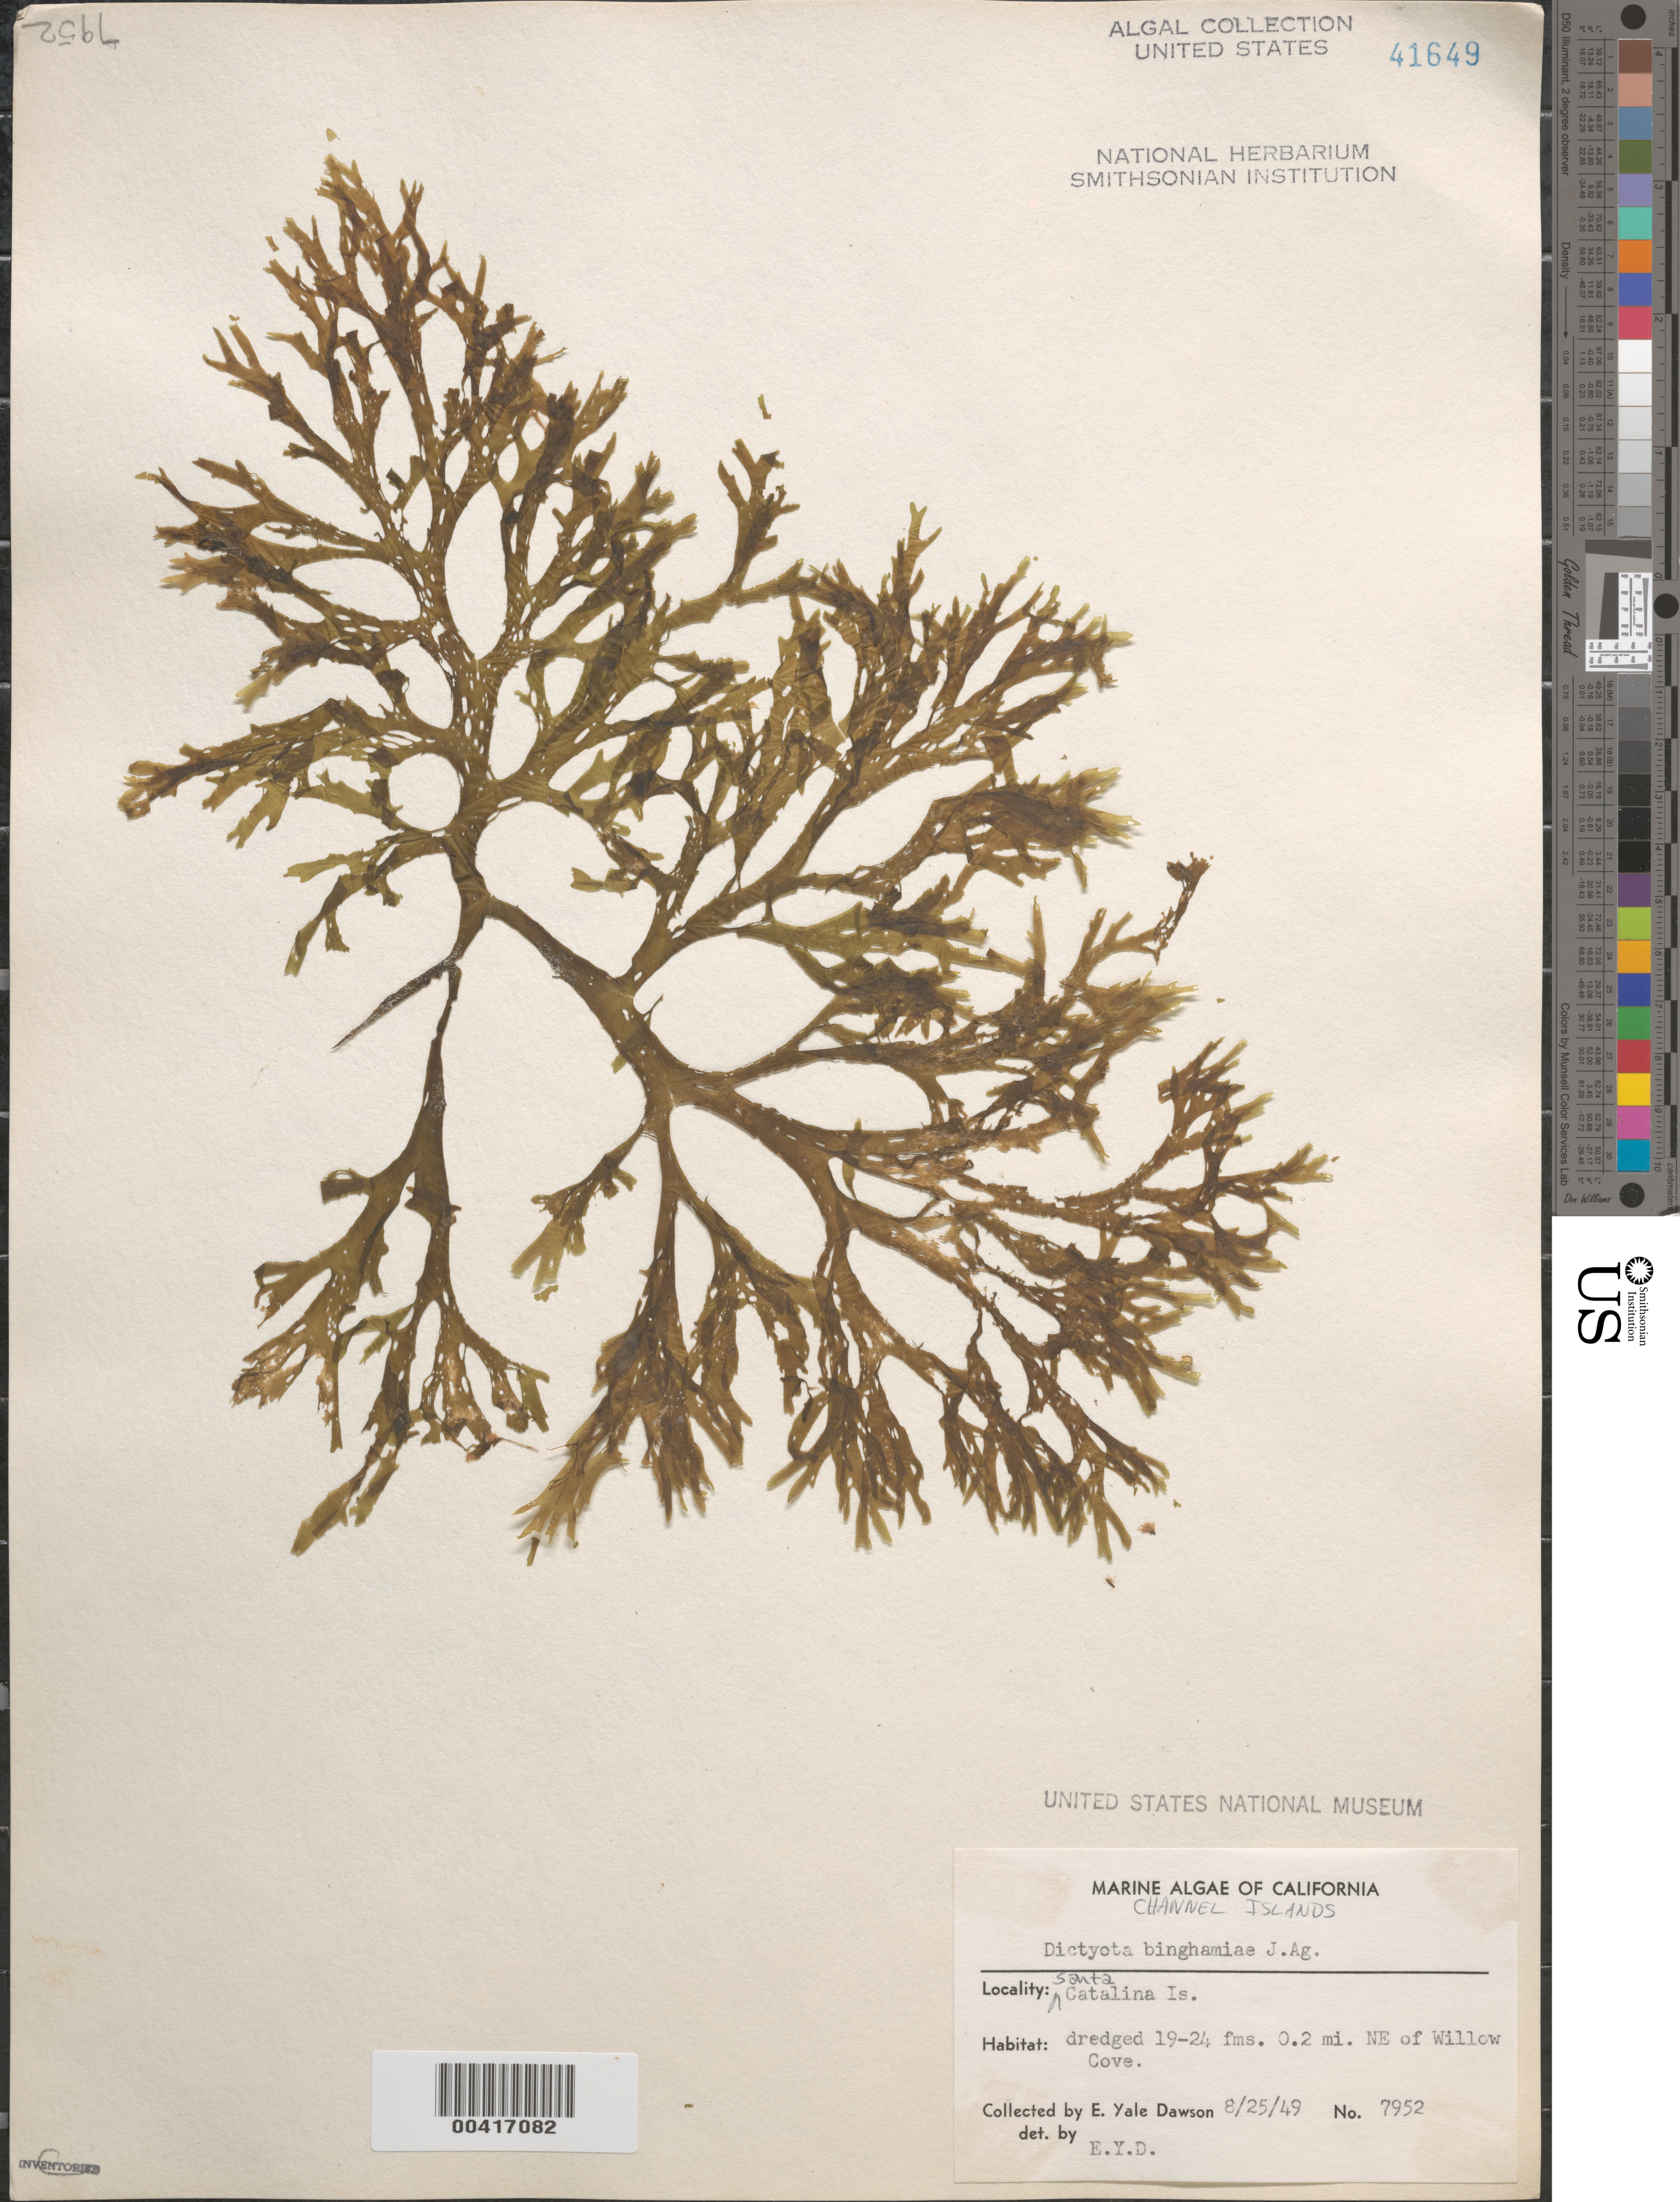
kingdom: Chromista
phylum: Ochrophyta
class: Phaeophyceae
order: Dictyotales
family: Dictyotaceae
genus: Dictyota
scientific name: Dictyota binghamiae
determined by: Dawson, E. Y.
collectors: E. Y. Dawson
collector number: EYD 7952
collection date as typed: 25 Aug 1949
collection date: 1949-08-25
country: United States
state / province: California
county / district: Los Angeles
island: Santa Catalina Island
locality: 0.2 mile northeast of Willow Cove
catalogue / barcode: US 41649